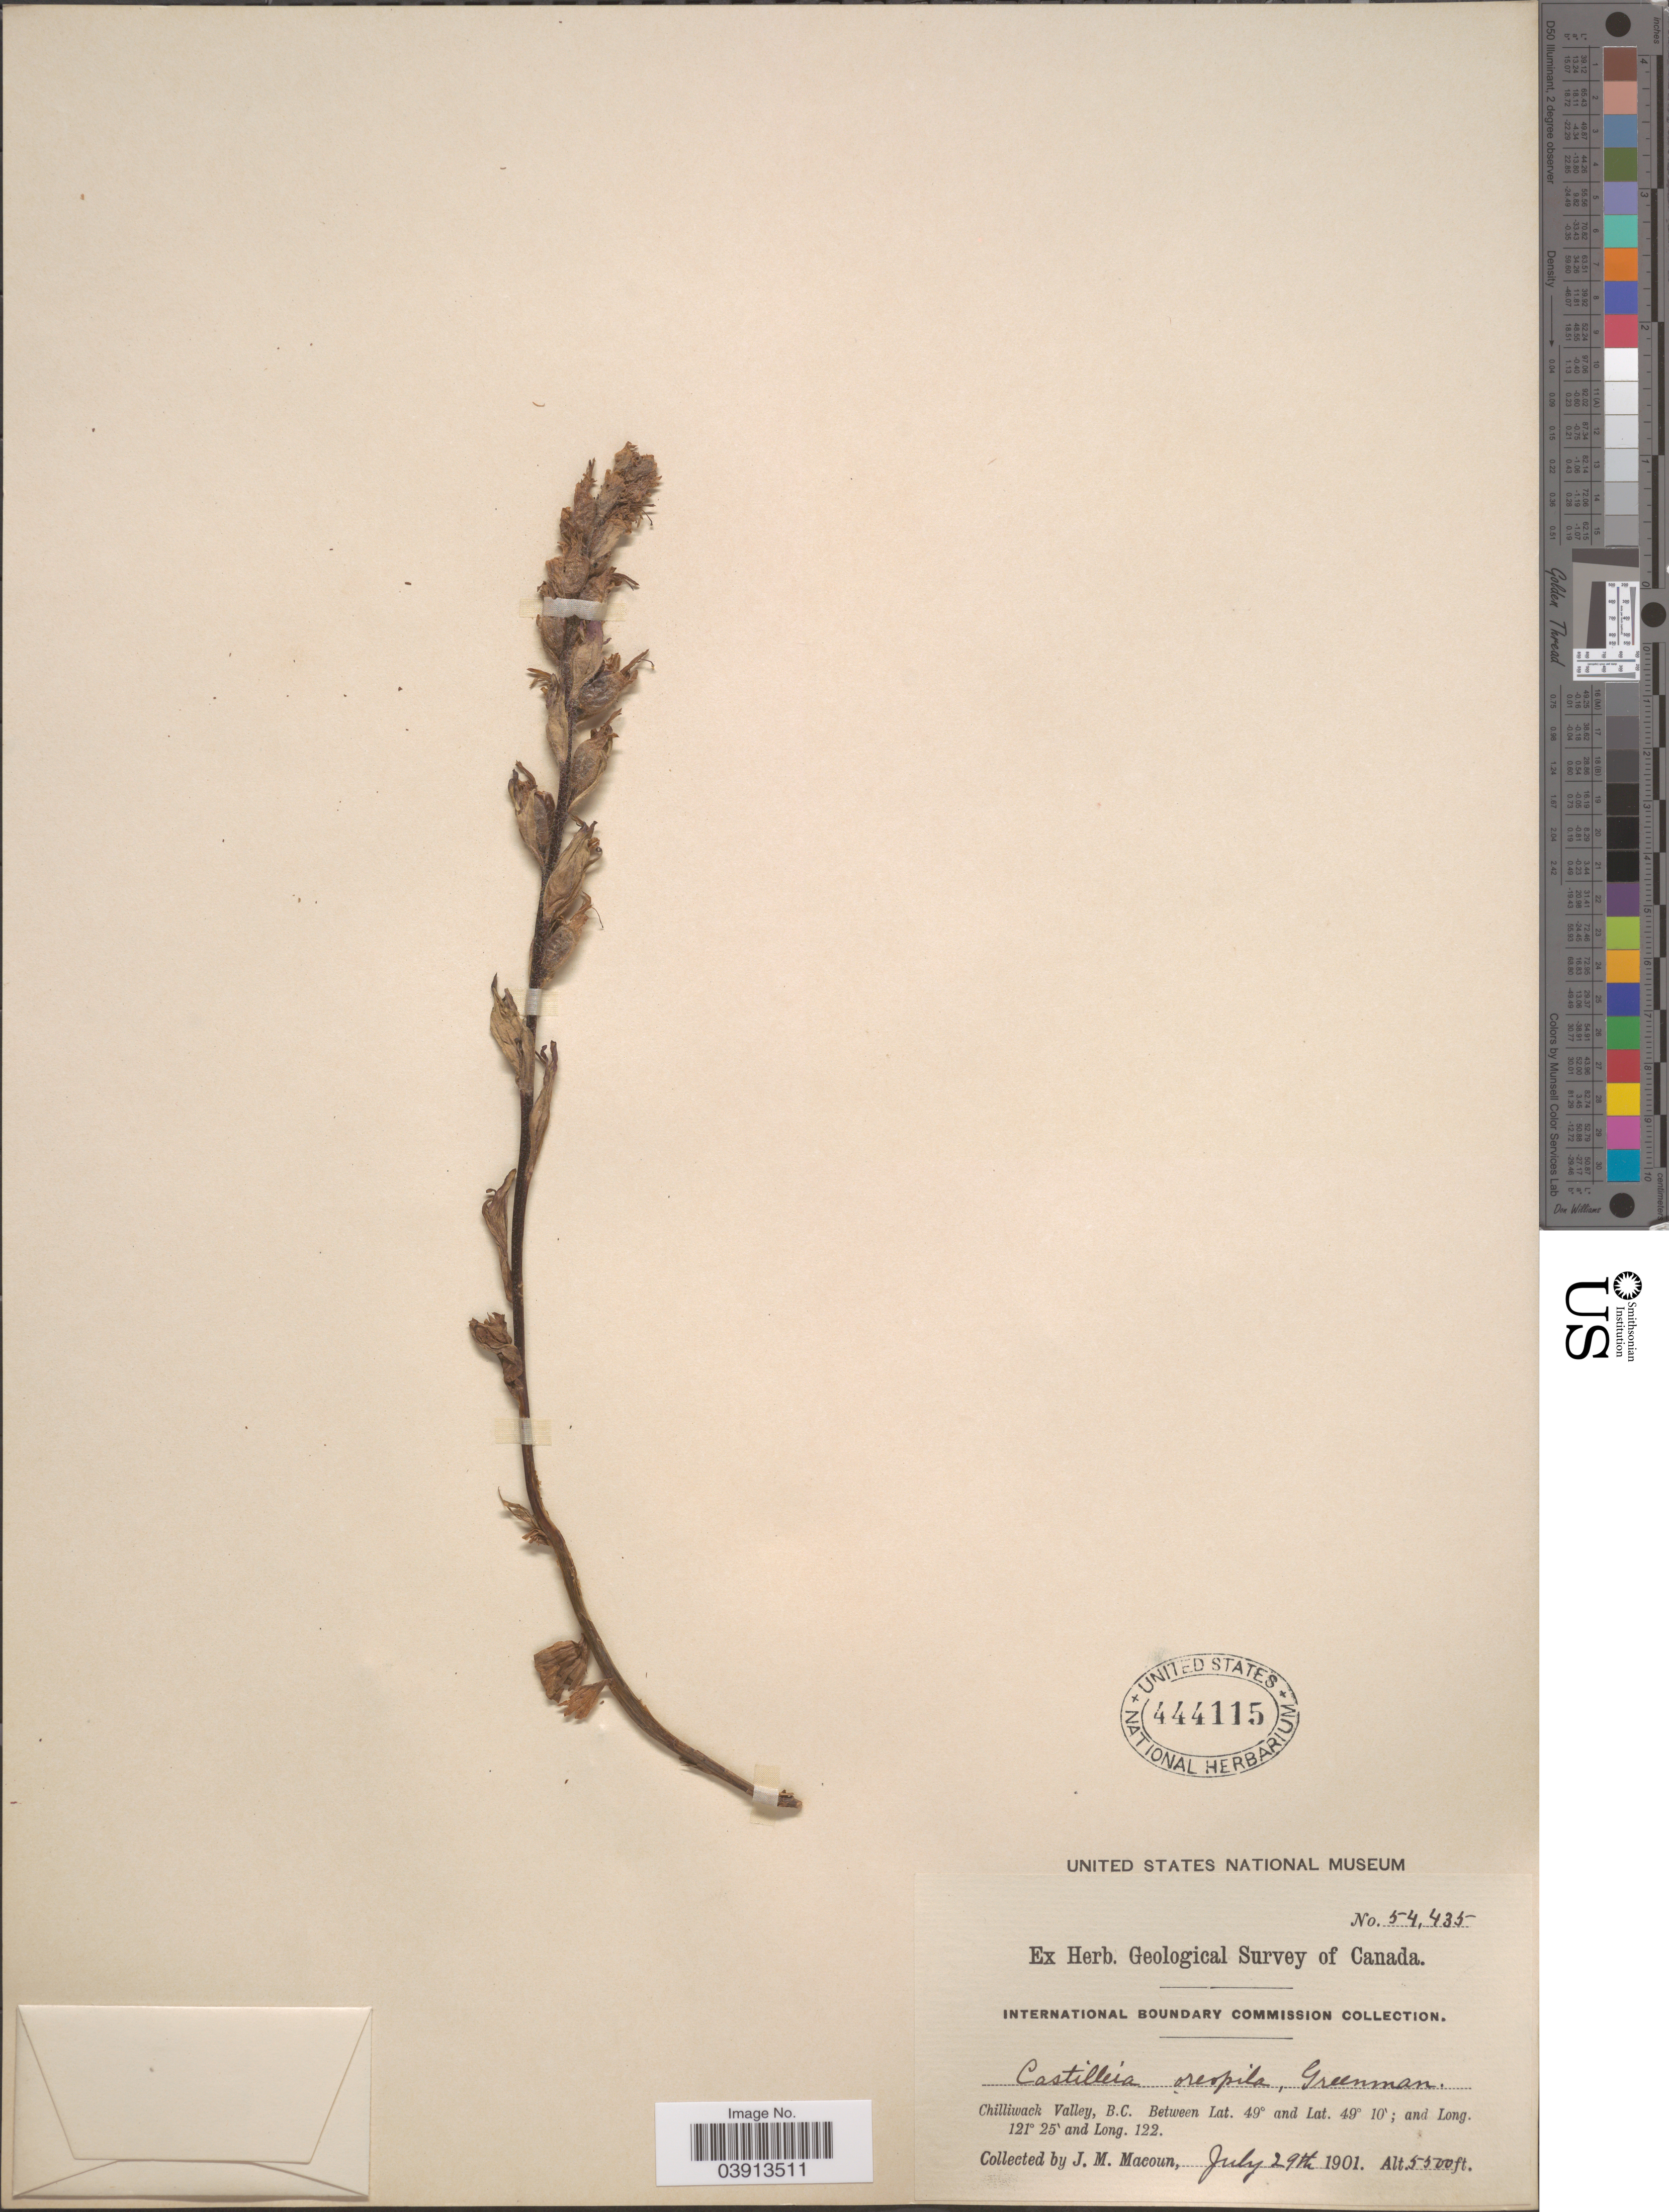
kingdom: Plantae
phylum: Tracheophyta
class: Magnoliopsida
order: Lamiales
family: Orobanchaceae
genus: Castilleja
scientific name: Castilleja parviflora var. albida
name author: (Pennell) Ownbey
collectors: J. M. Macoun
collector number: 54435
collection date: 1901-07-29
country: Canada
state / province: British Columbia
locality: Chilliwack Valley.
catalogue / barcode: US 444115